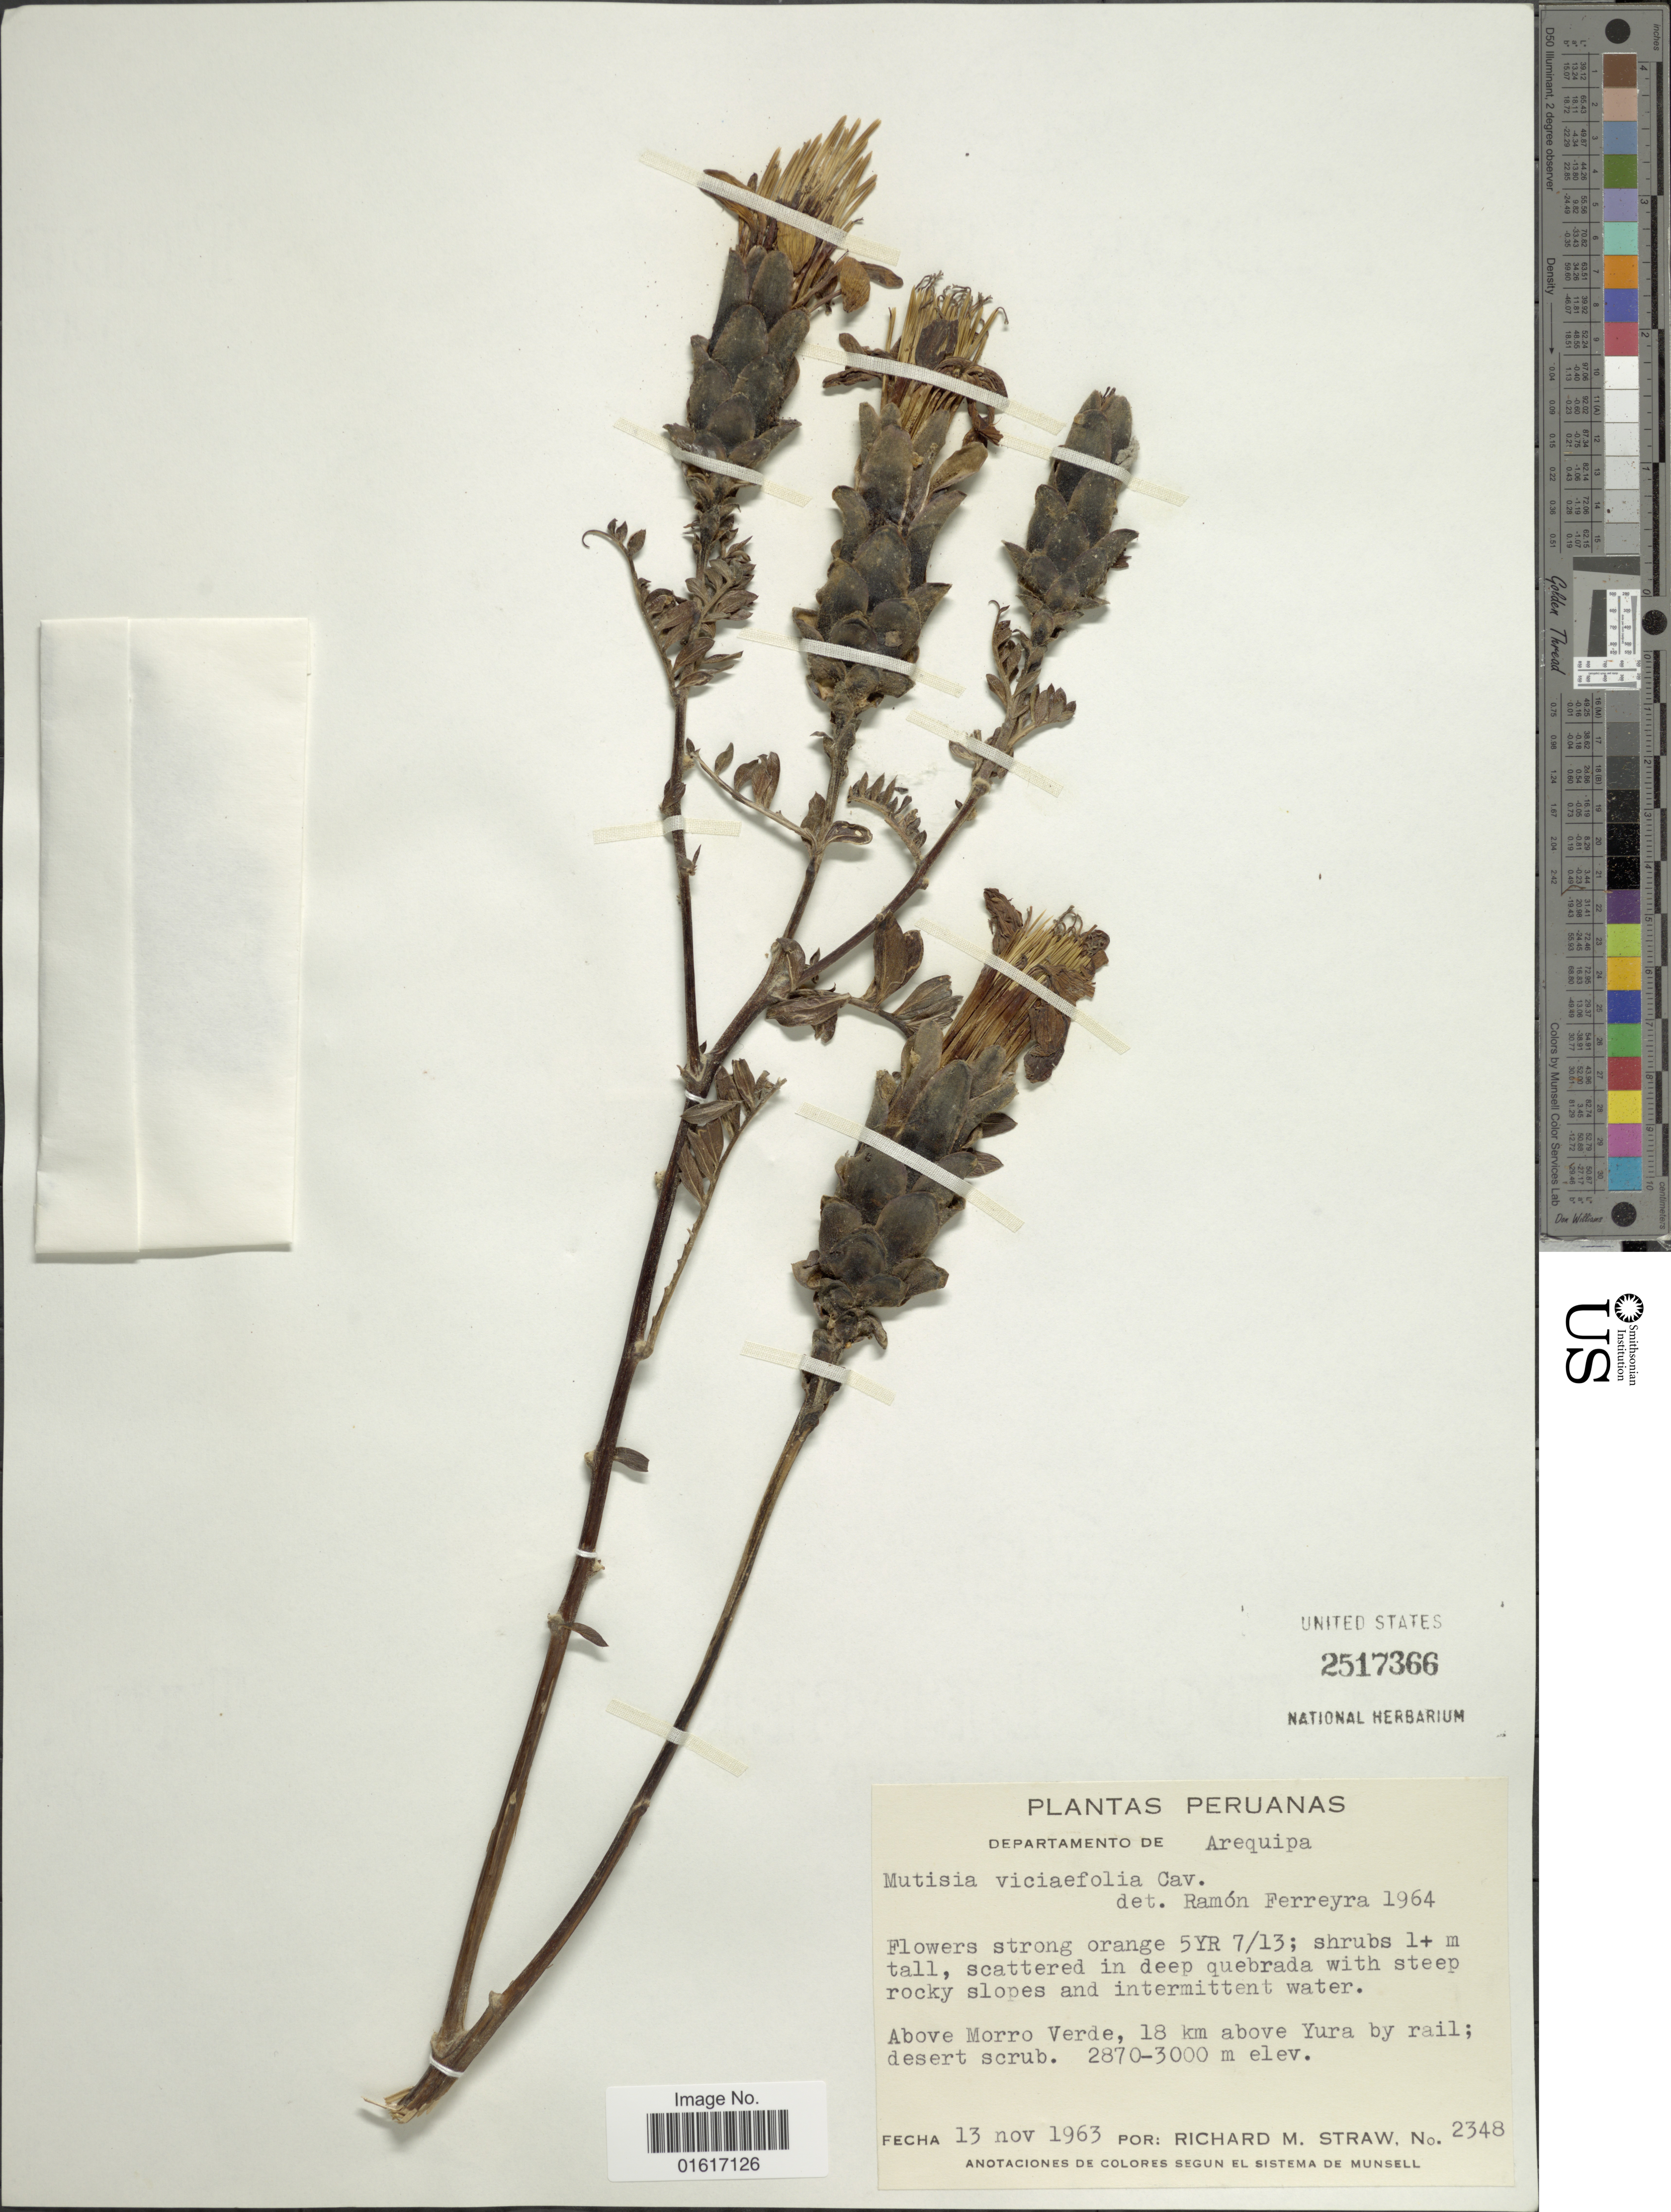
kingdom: Plantae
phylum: Tracheophyta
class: Magnoliopsida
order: Asterales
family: Asteraceae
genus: Mutisia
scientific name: Mutisia acuminata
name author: Ruiz & Pav.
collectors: R. M. Straw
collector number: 2348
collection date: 1963-11-13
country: Peru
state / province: Arequipa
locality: Above Morro Verde, 18 km above Yura by rail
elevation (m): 2870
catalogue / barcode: US 2517366